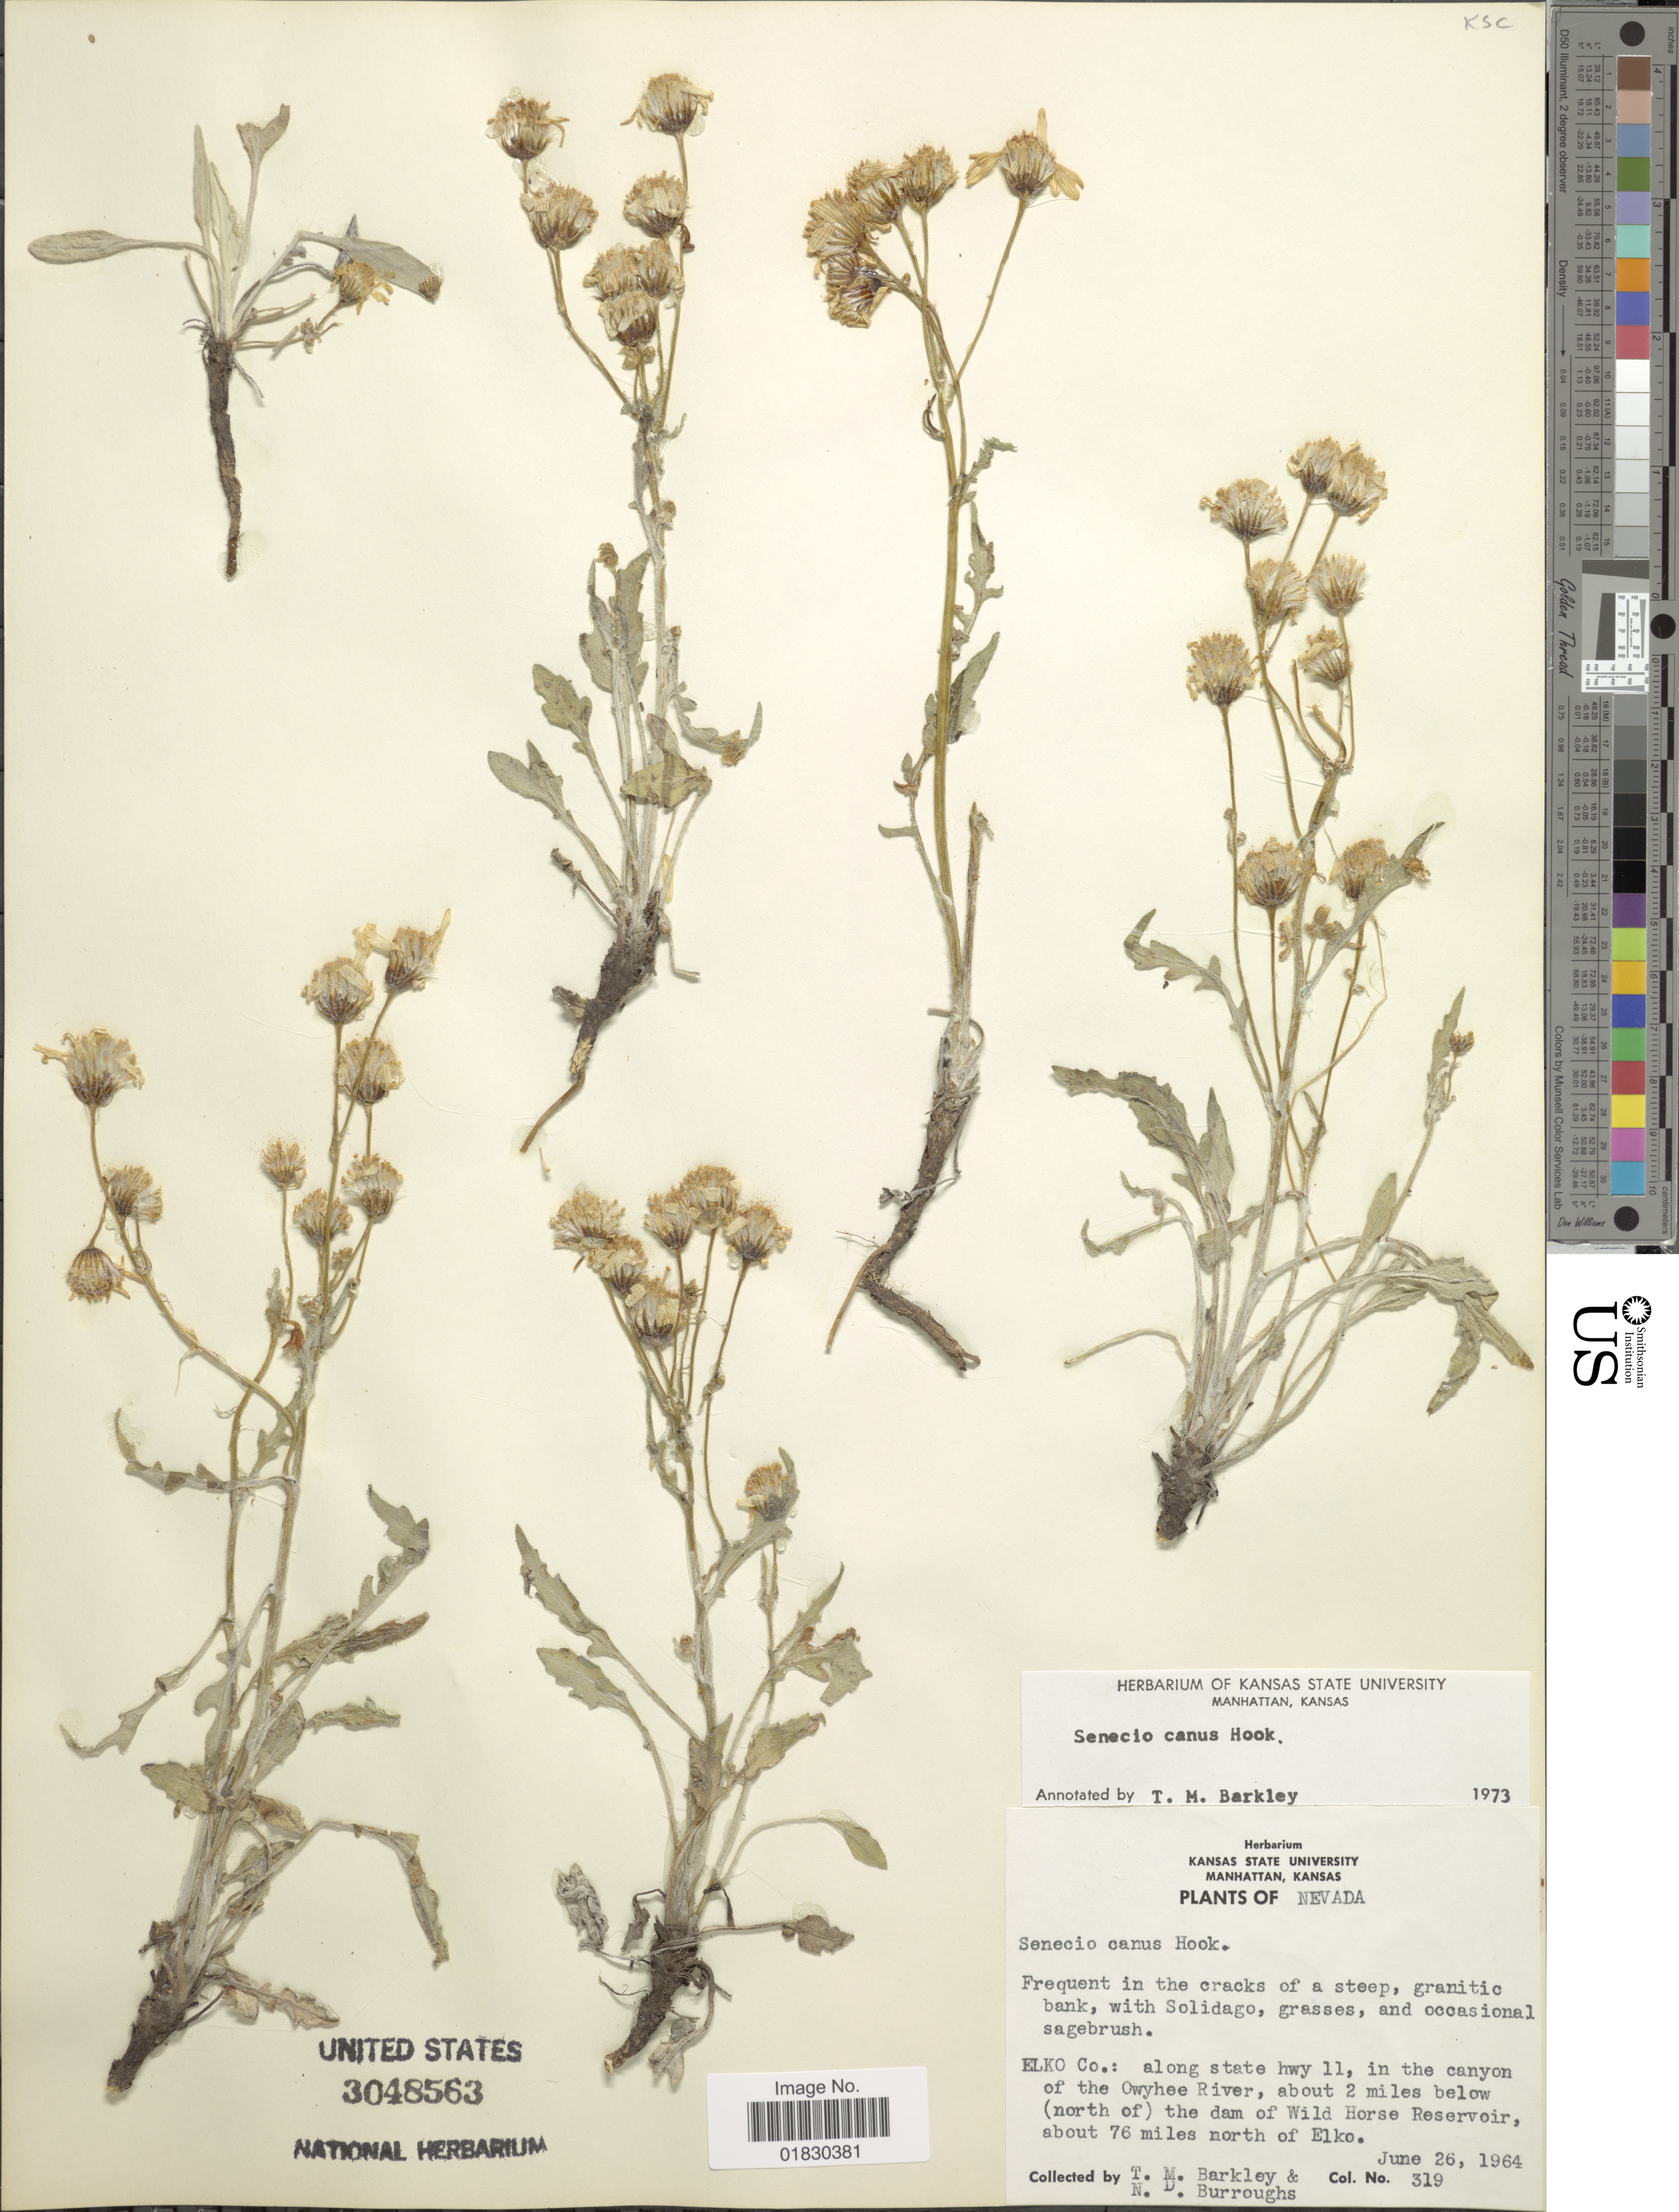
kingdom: Plantae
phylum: Tracheophyta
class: Magnoliopsida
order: Asterales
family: Asteraceae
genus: Packera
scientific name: Packera cana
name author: (Hook.) W.A. Weber & Á. Löve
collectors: T. M. Barkley & N. Burroughs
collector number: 319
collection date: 1964-06-26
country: United States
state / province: Nevada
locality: Elko Co.: along state hwy 11, in the canyon of the Owyhee River, about 2 miles below (north of) the dam of Wild Horse Reservoir, about 76 miles north of Elko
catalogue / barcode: US 3048563